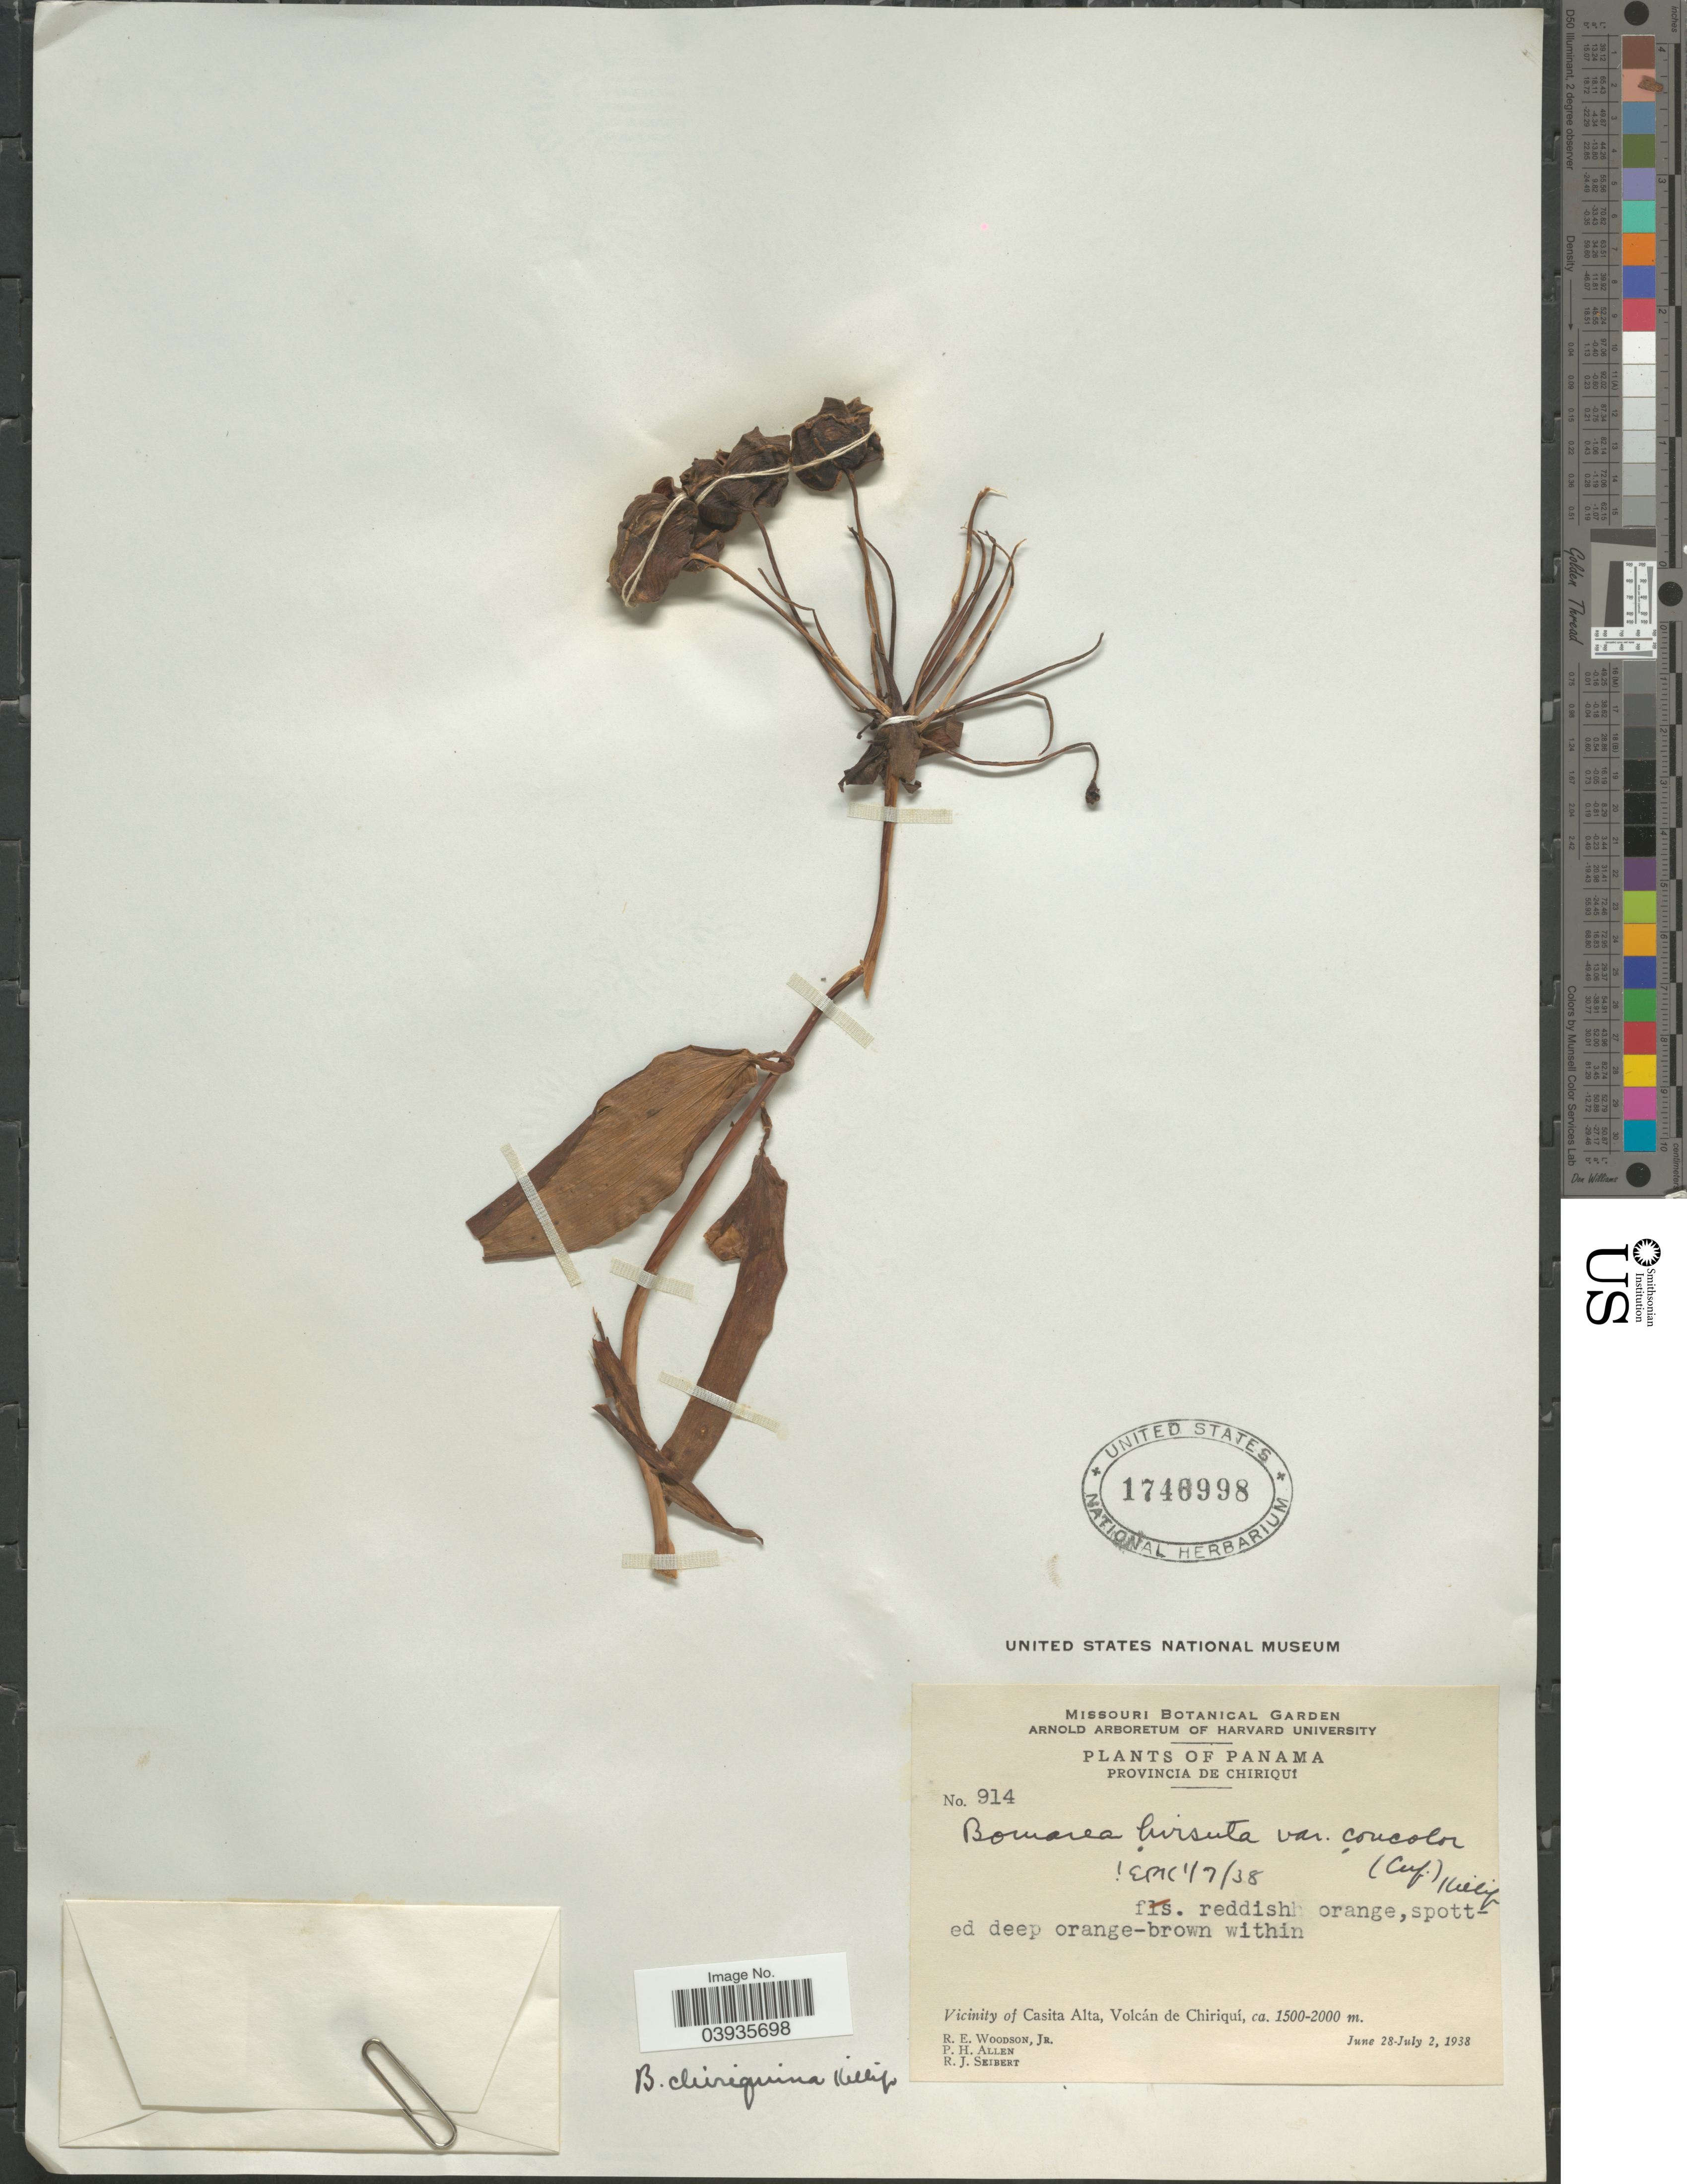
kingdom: Plantae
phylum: Tracheophyta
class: Liliopsida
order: Liliales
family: Alstroemeriaceae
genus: Bomarea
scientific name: Bomarea hirsuta var. concolor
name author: (Cufod.) Killip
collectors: R. E. Woodson, P. H. Allen & R. J. Seibert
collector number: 914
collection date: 1938-06-28/1938-07-02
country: Panama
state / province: Chiriqui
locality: Vicinity of Casita Alta, Volcán de Chiriquí.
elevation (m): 1500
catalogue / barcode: US 1740998